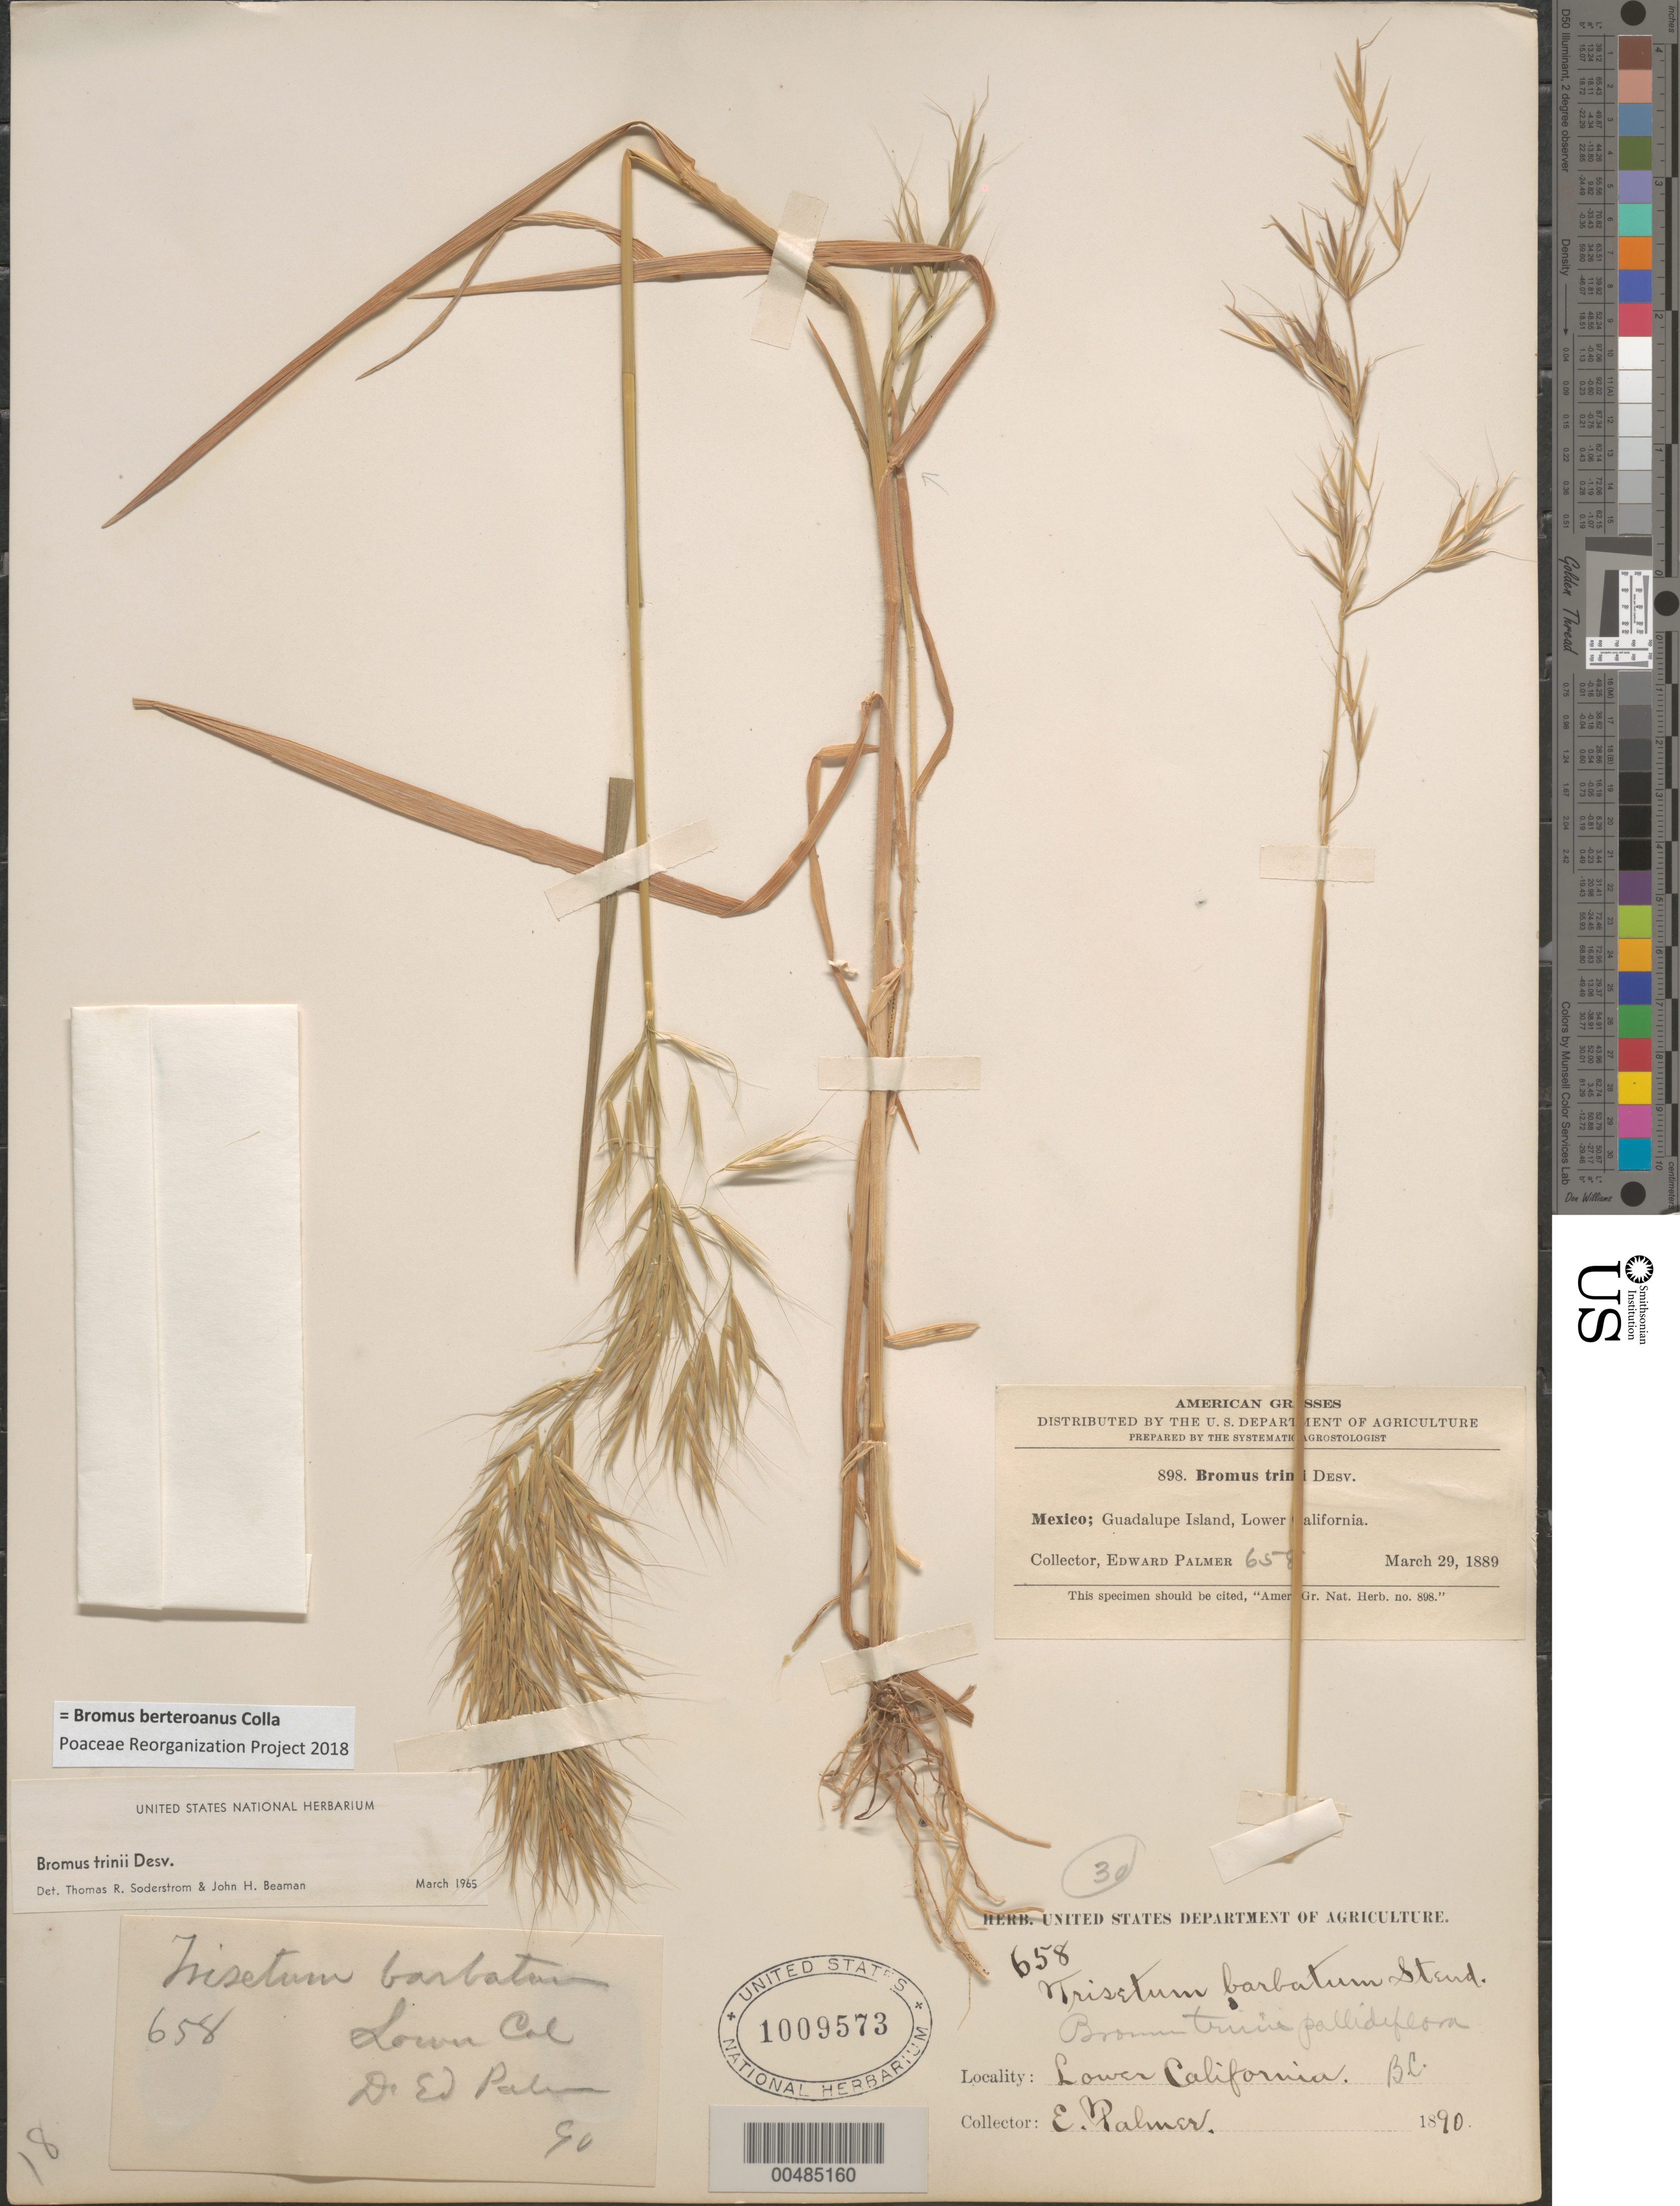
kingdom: Plantae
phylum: Tracheophyta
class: Liliopsida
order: Poales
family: Poaceae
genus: Bromus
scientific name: Bromus berteroanus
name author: Colla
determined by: Poaceae Reorganization Project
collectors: E. Palmer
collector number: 658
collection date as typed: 1890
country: Mexico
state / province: Baja California Norte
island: Guadalupe Island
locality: Guadalupe Island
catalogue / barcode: US 1009573